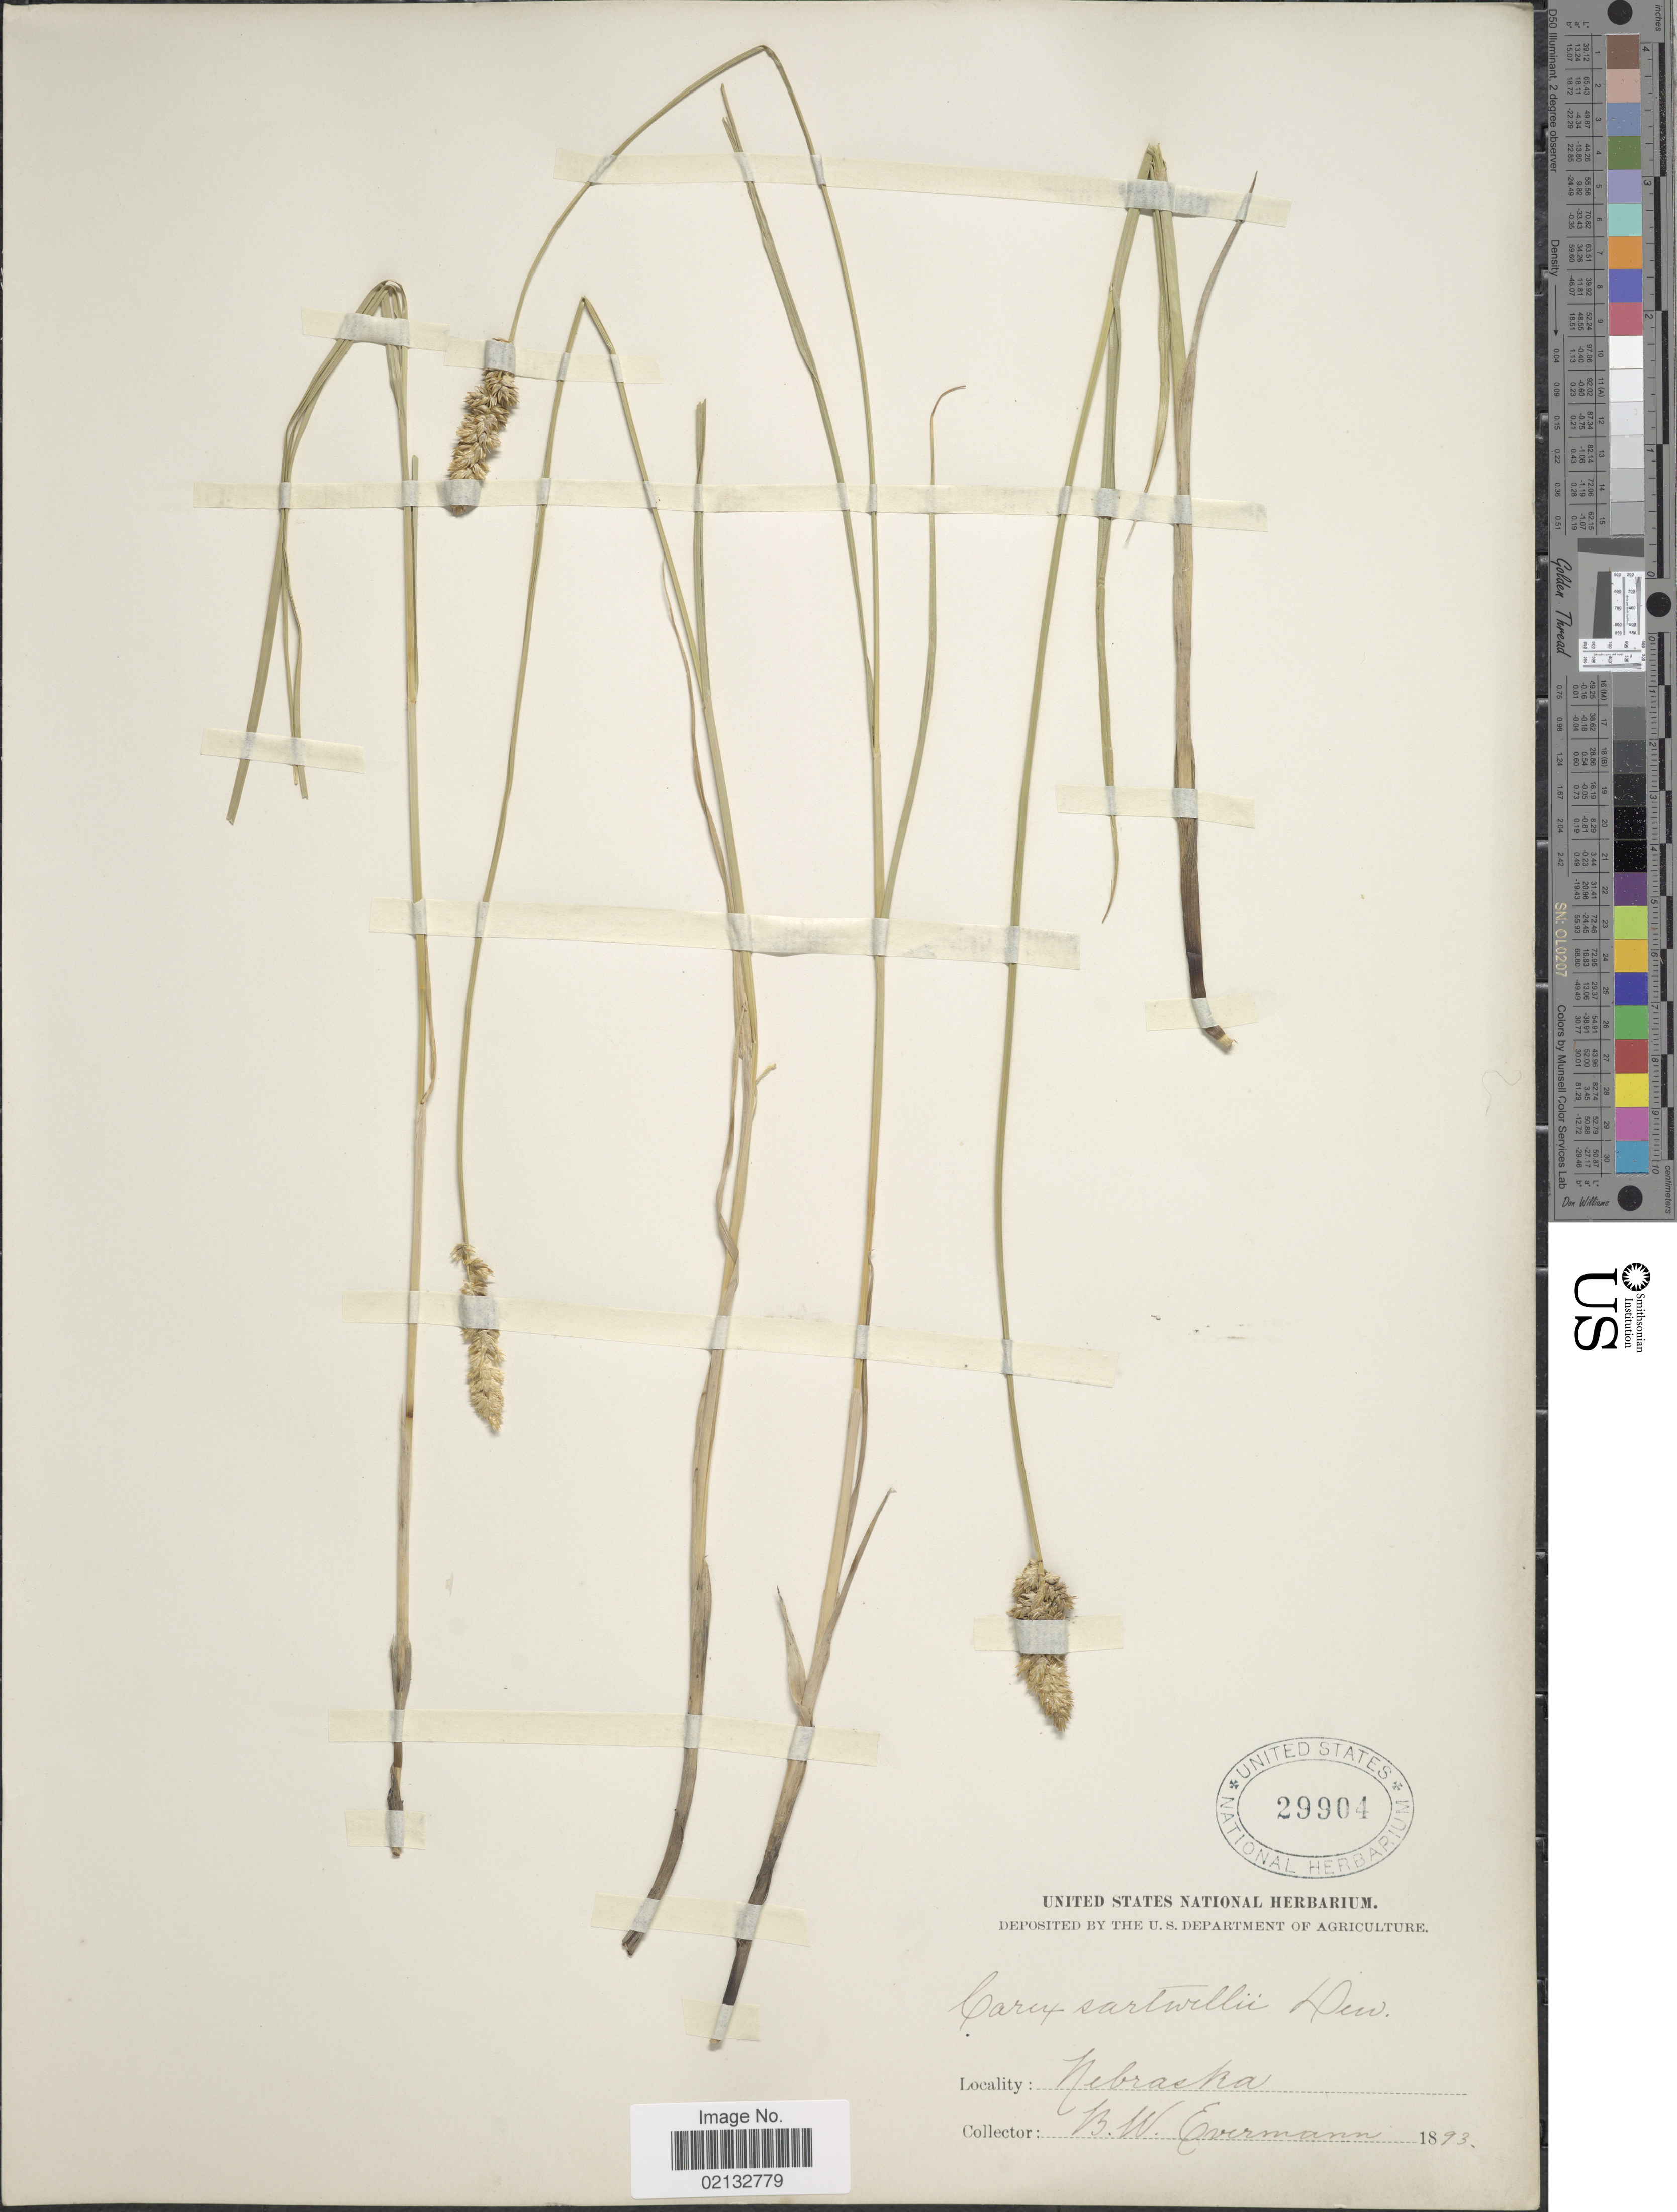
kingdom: Plantae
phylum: Tracheophyta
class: Liliopsida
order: Poales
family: Cyperaceae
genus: Carex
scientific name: Carex sartwellii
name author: Dewey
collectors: B. W. Evermann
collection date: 1893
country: United States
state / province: Nebraska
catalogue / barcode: US 29904